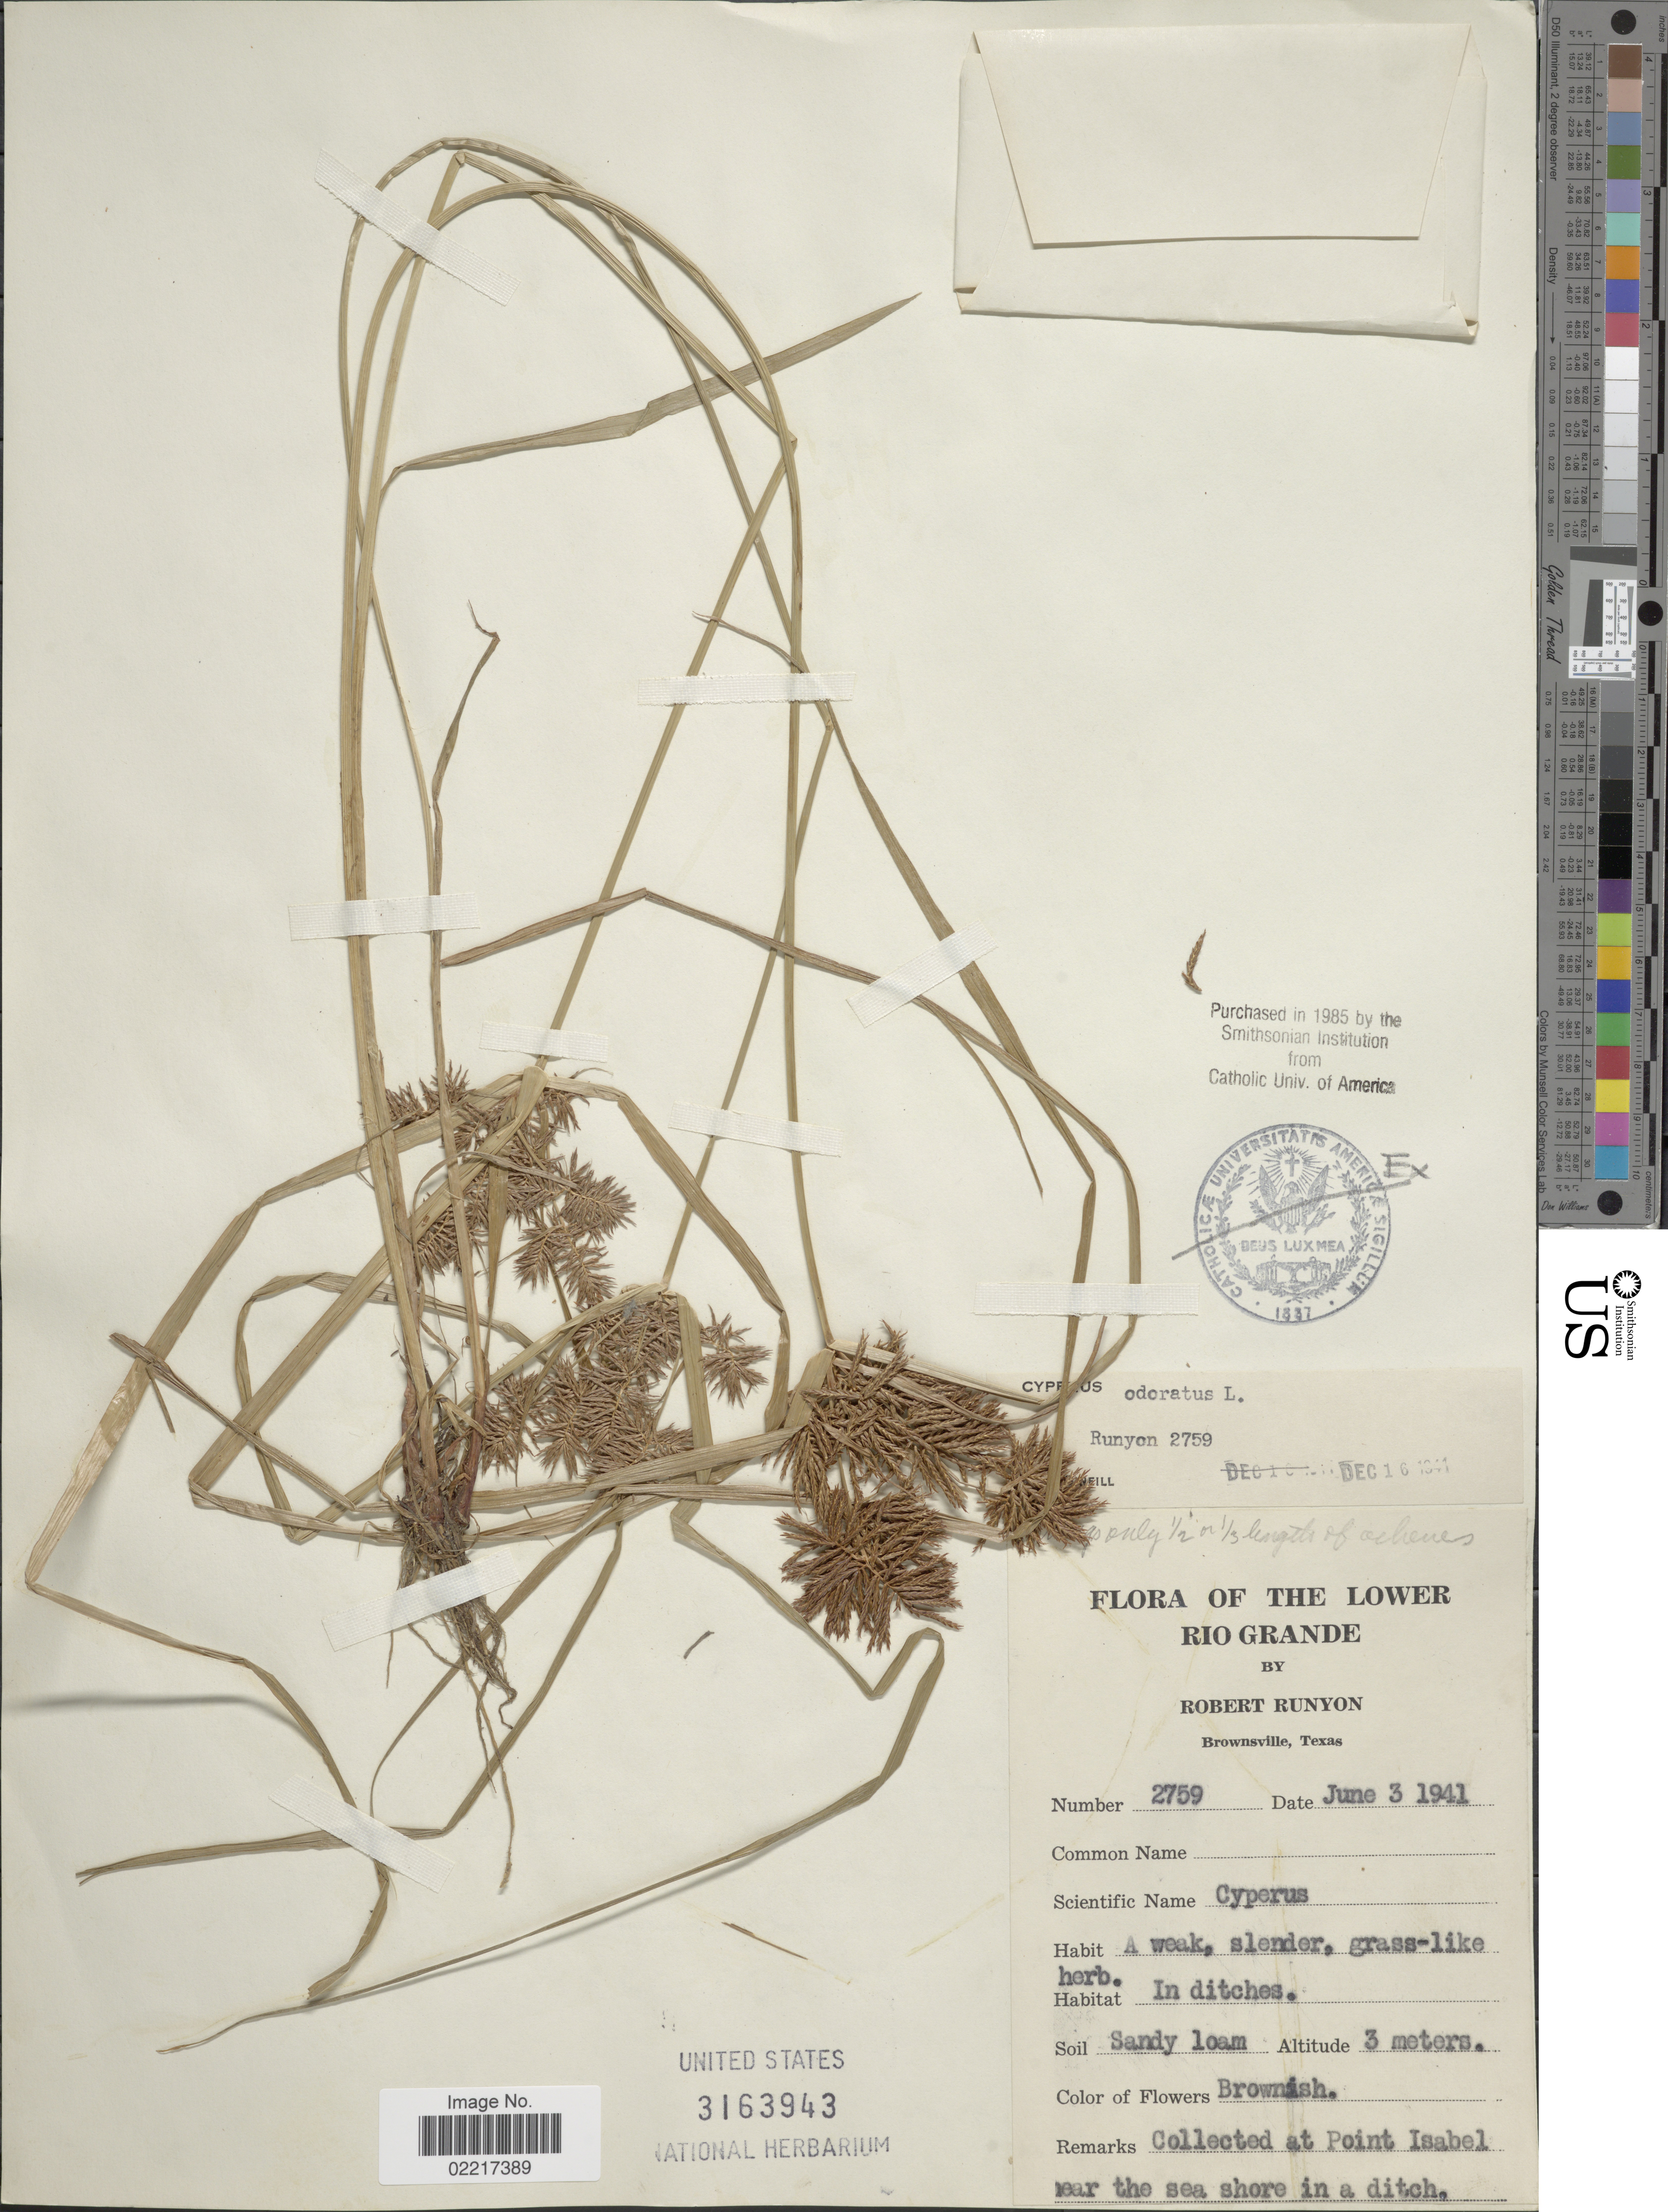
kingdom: Plantae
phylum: Tracheophyta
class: Liliopsida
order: Poales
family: Cyperaceae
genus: Cyperus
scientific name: Cyperus odoratus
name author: L.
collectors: R. Runyon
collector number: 2759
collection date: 1941-06-03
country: United States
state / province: Texas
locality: The Lower Rio Grande, at Point Isabel near the Sea shore in a ditch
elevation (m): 3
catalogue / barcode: US 3163943